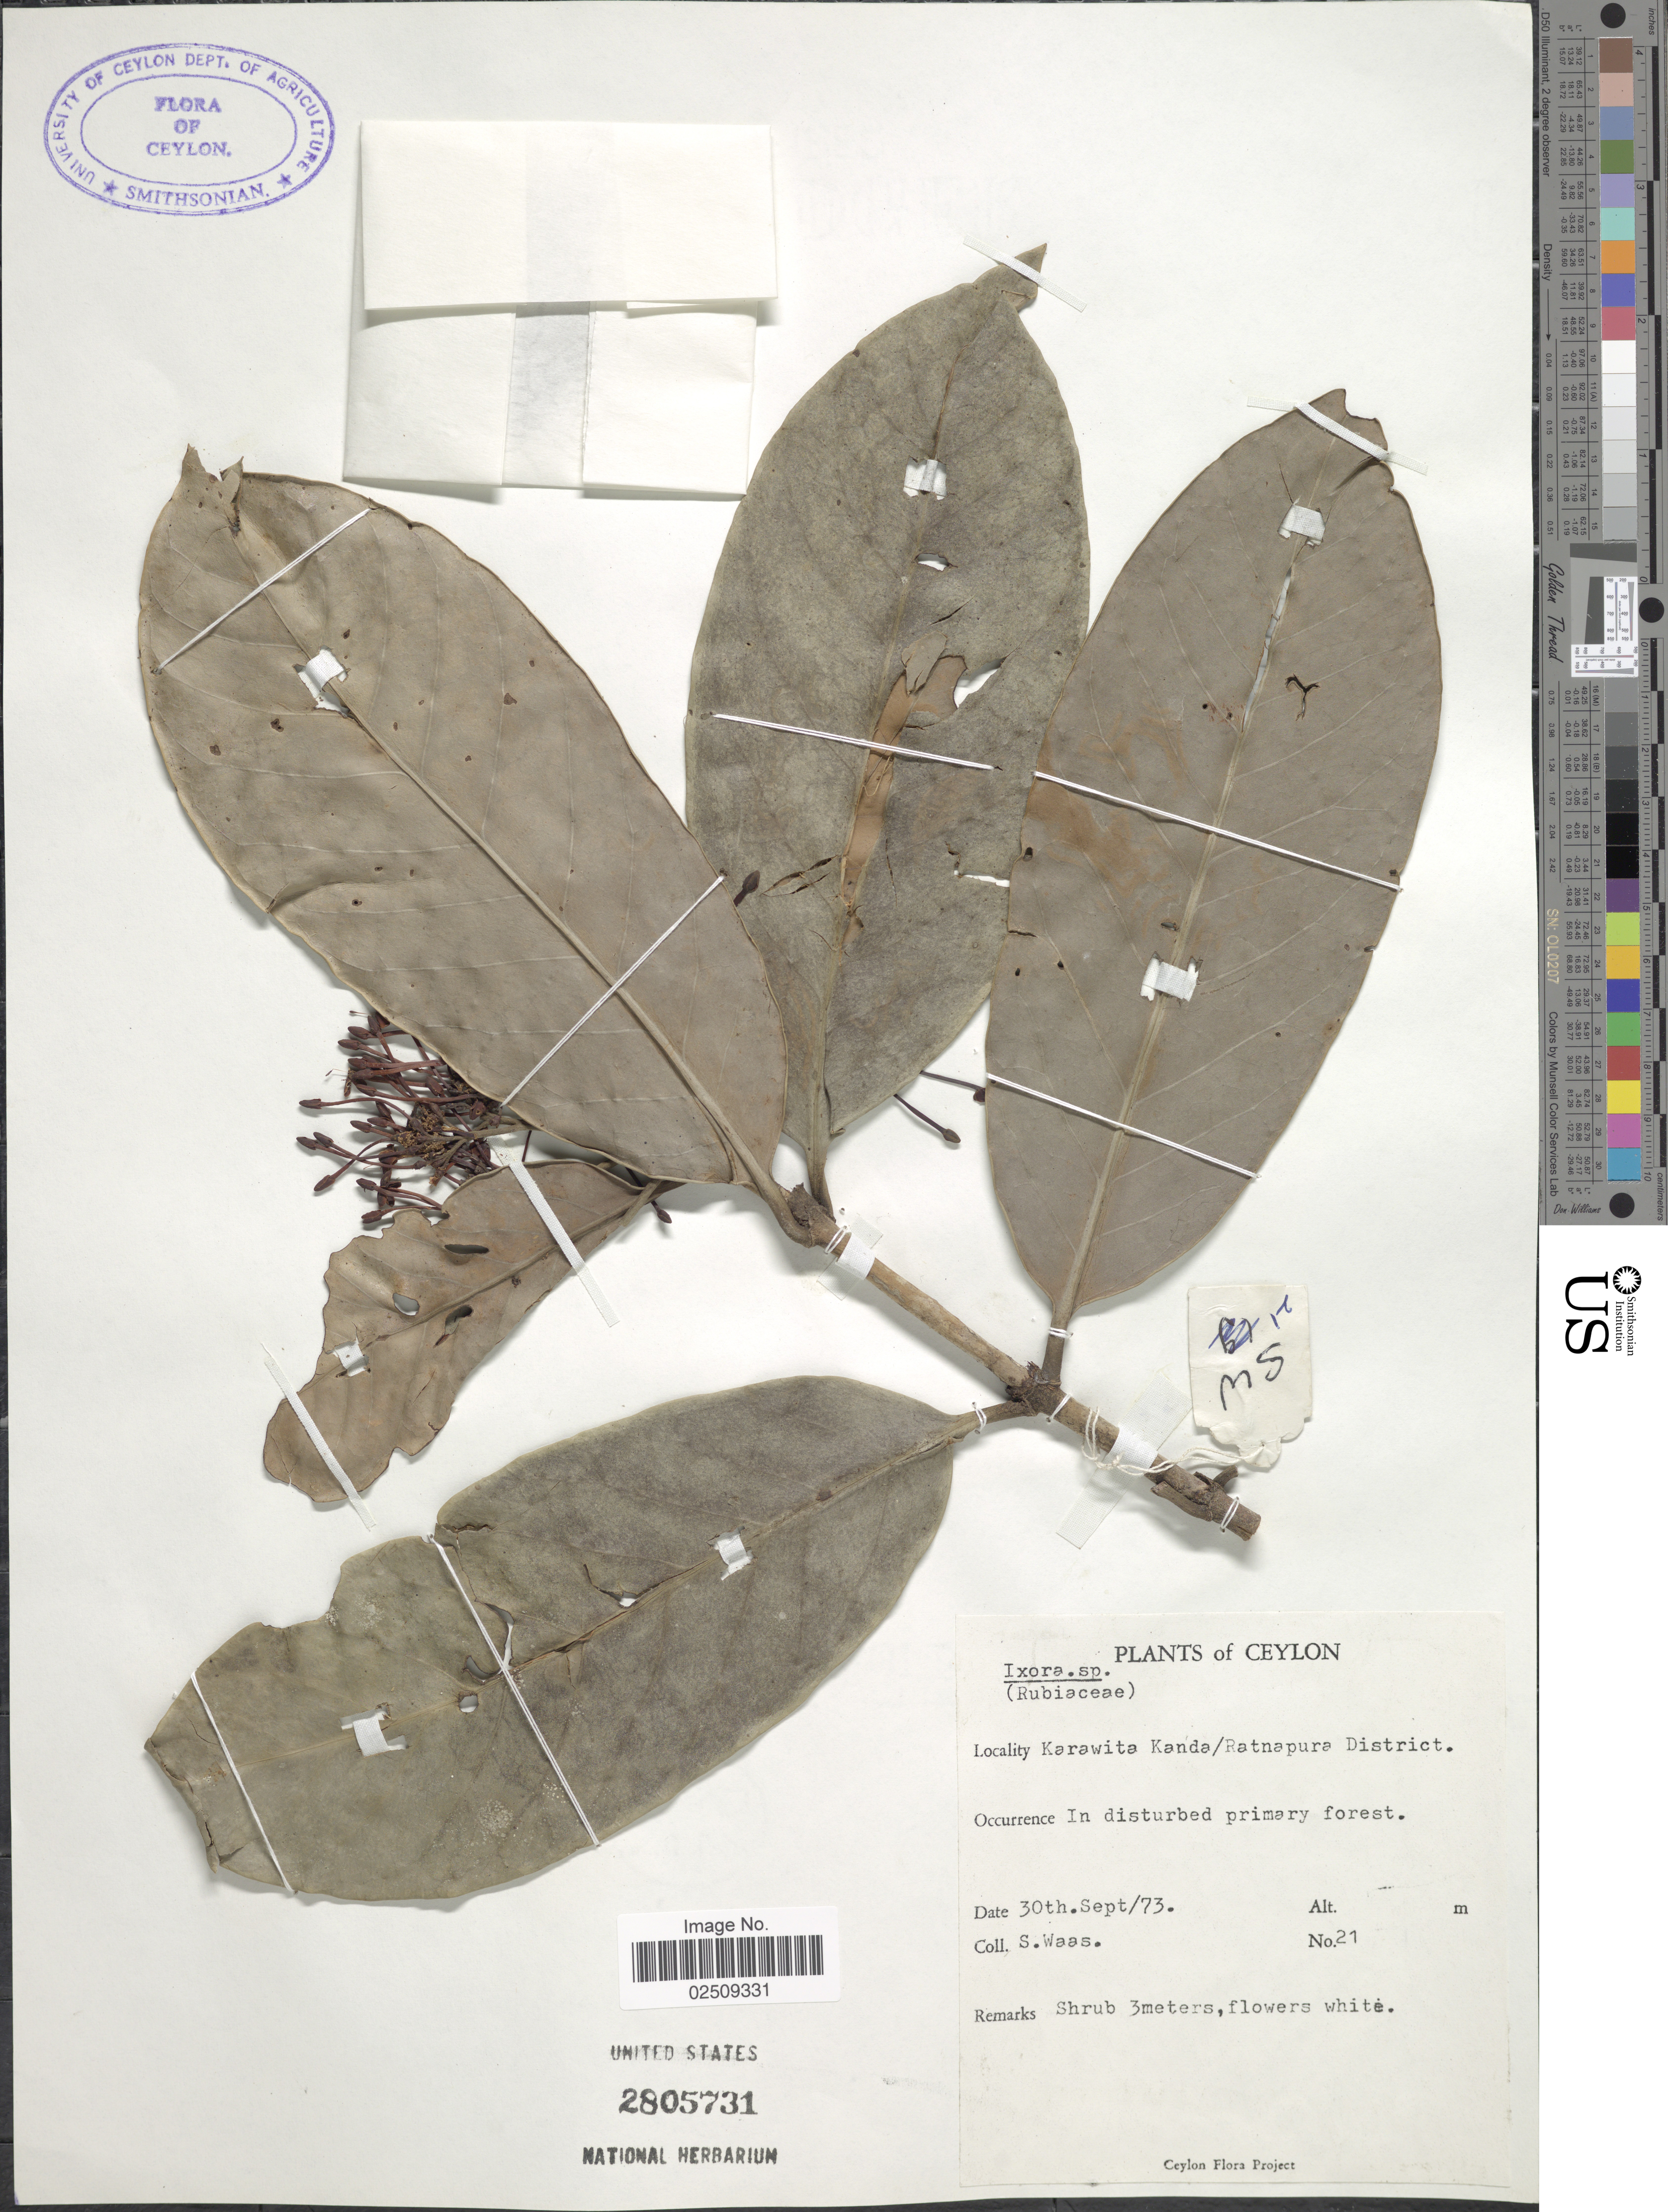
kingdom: Plantae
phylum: Tracheophyta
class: Magnoliopsida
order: Gentianales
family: Rubiaceae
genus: Ixora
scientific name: Ixora sp.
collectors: S. Waas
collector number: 21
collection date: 1973-09-30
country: Sri Lanka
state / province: Sabaragamuwa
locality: Ceylon. Karawita Kanda/Ratnapura District.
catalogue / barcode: US 2805731